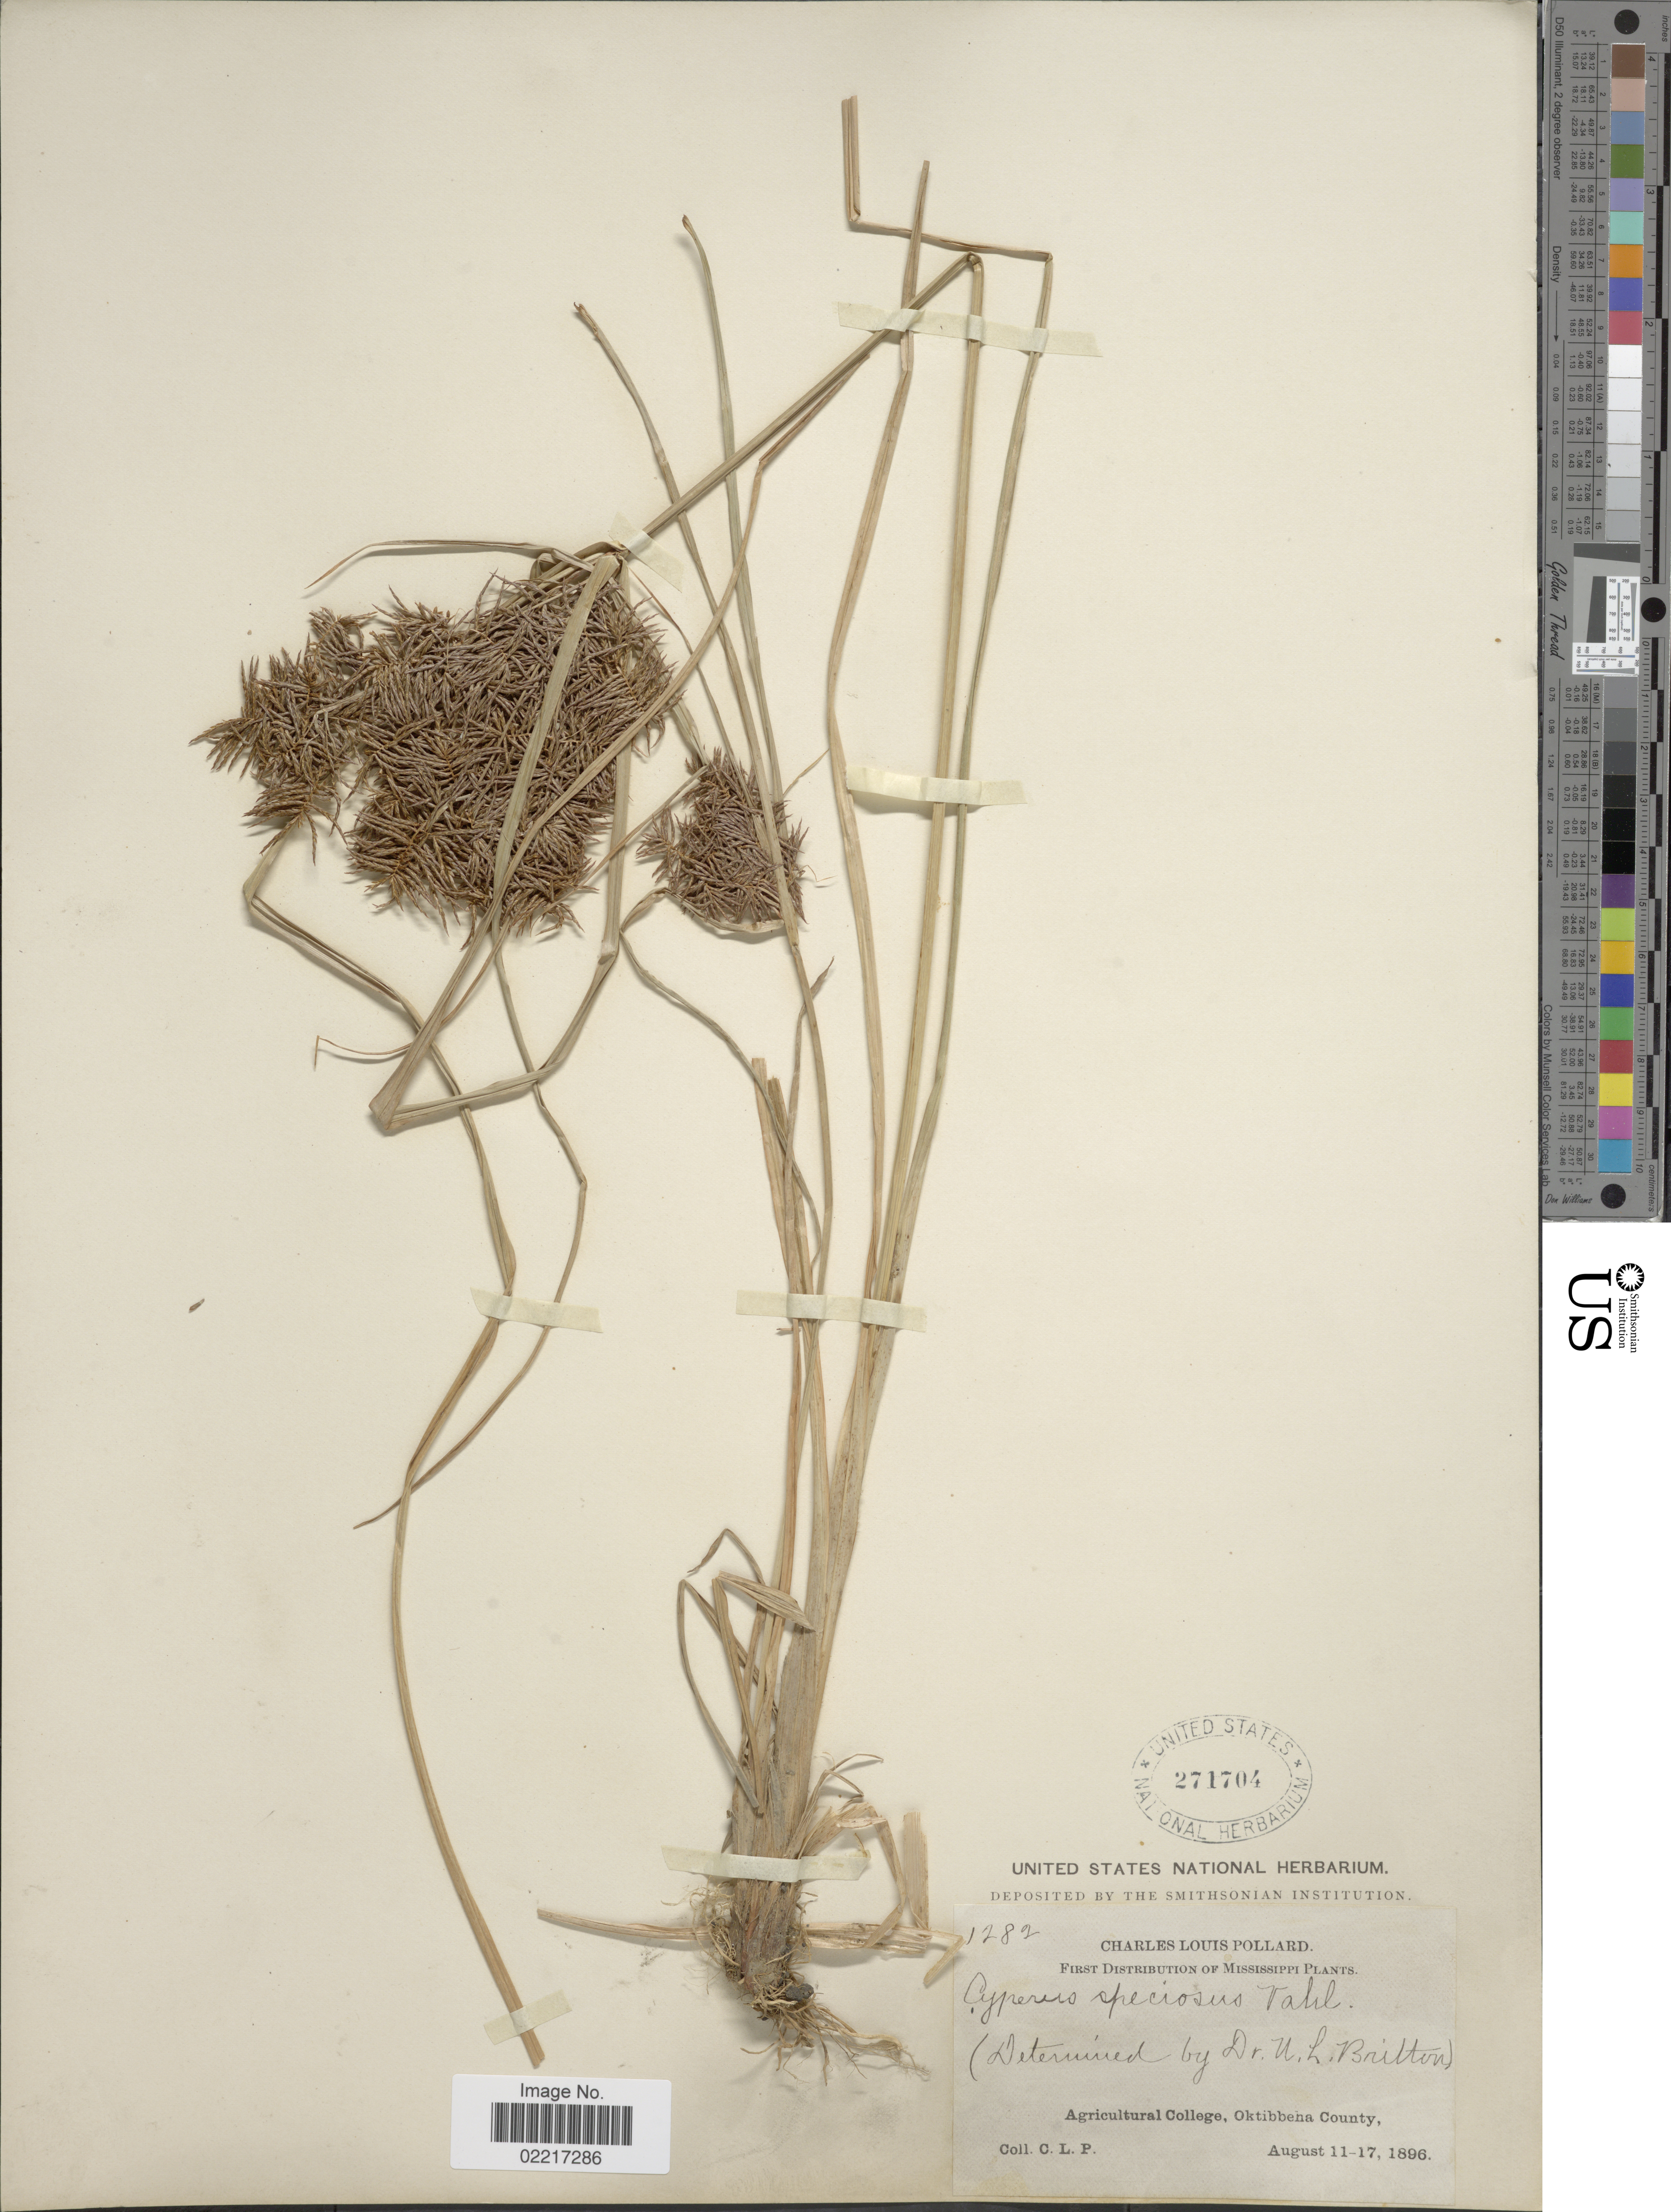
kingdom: Plantae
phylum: Tracheophyta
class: Liliopsida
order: Poales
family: Cyperaceae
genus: Cyperus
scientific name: Cyperus odoratus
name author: L.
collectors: C. L. Pollard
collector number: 1282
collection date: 1896-08-11/1896-08-17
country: United States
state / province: Mississippi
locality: Agricultural College, Oktibbeha County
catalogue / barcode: US 271704